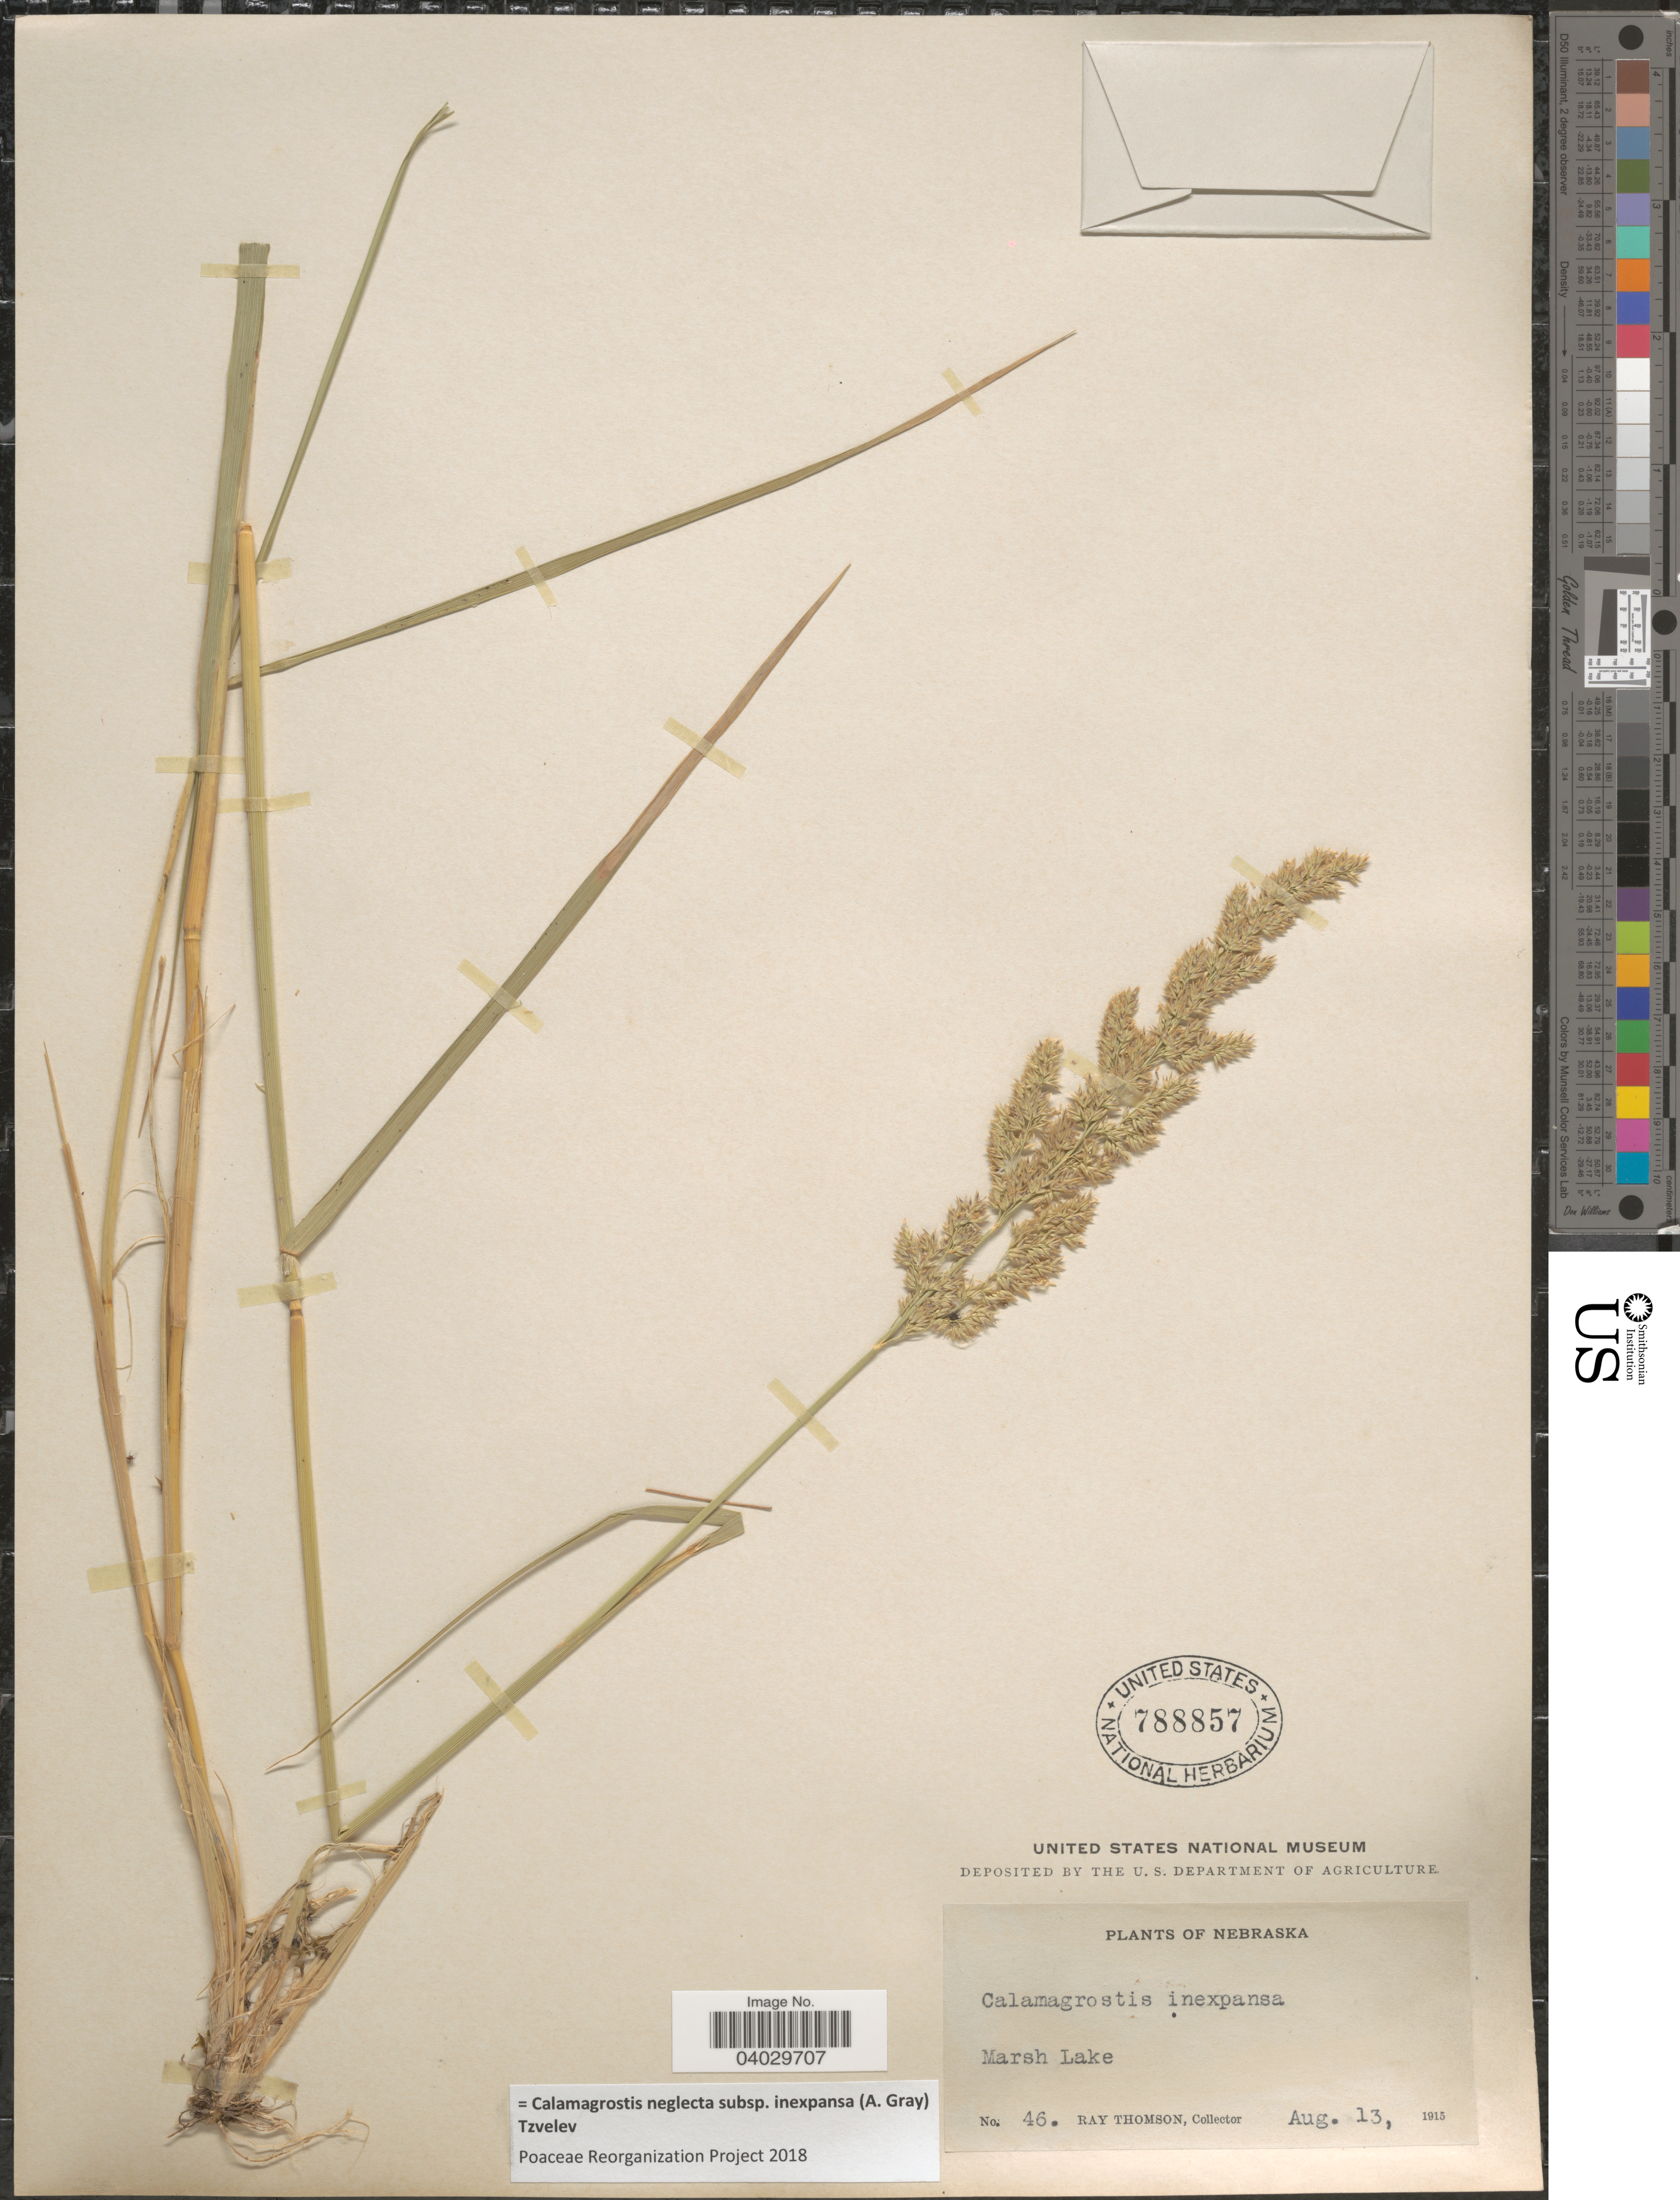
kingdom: Plantae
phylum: Tracheophyta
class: Liliopsida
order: Poales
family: Poaceae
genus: Calamagrostis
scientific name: Calamagrostis neglecta subsp. inexpansa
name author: (A. Gray) Tzvelev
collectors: R. Thomson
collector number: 46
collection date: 1915-08-13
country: United States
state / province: Nebraska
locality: Marsh Lake.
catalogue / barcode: US 788857